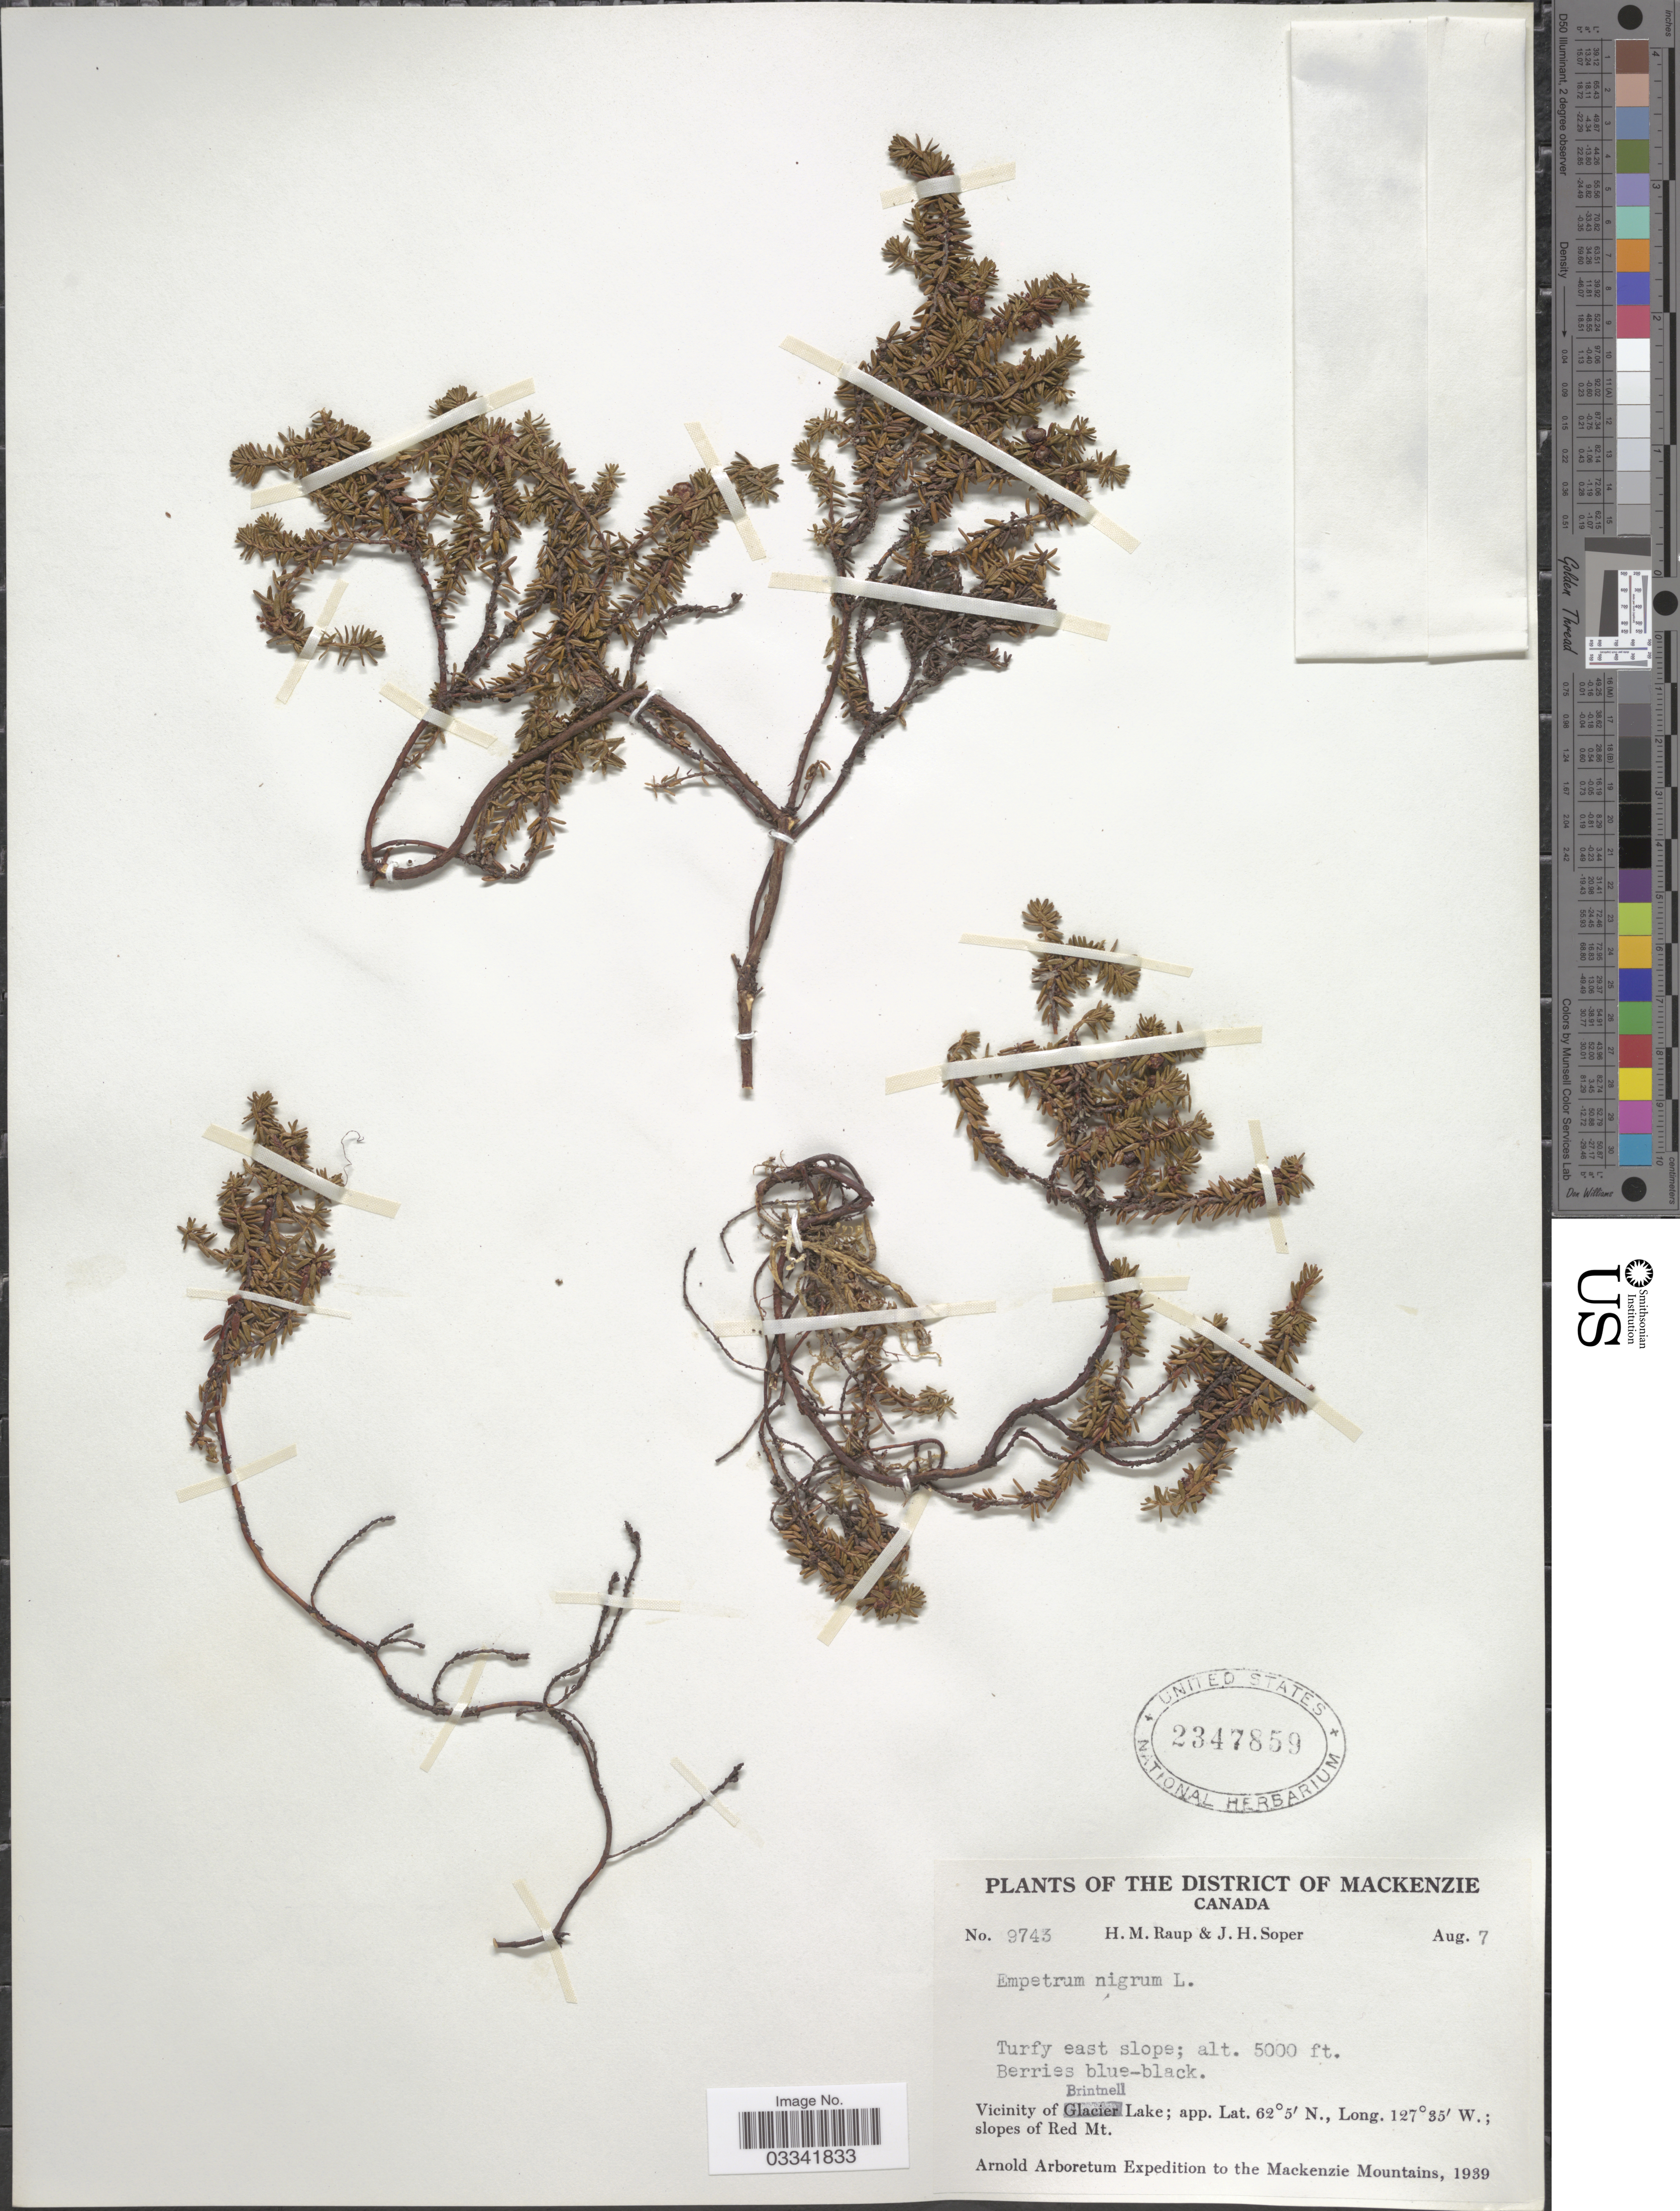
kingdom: Plantae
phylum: Tracheophyta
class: Magnoliopsida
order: Ericales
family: Ericaceae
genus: Empetrum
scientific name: Empetrum nigrum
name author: L.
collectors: H. Raup & J. H. Soper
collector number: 9743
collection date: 1939-08-07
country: Canada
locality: The District of Mackenzie. Vicinity of Brintnell Lake. Slopes of Red Mt. Mackenzie Mountains.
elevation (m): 1524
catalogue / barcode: US 2347859